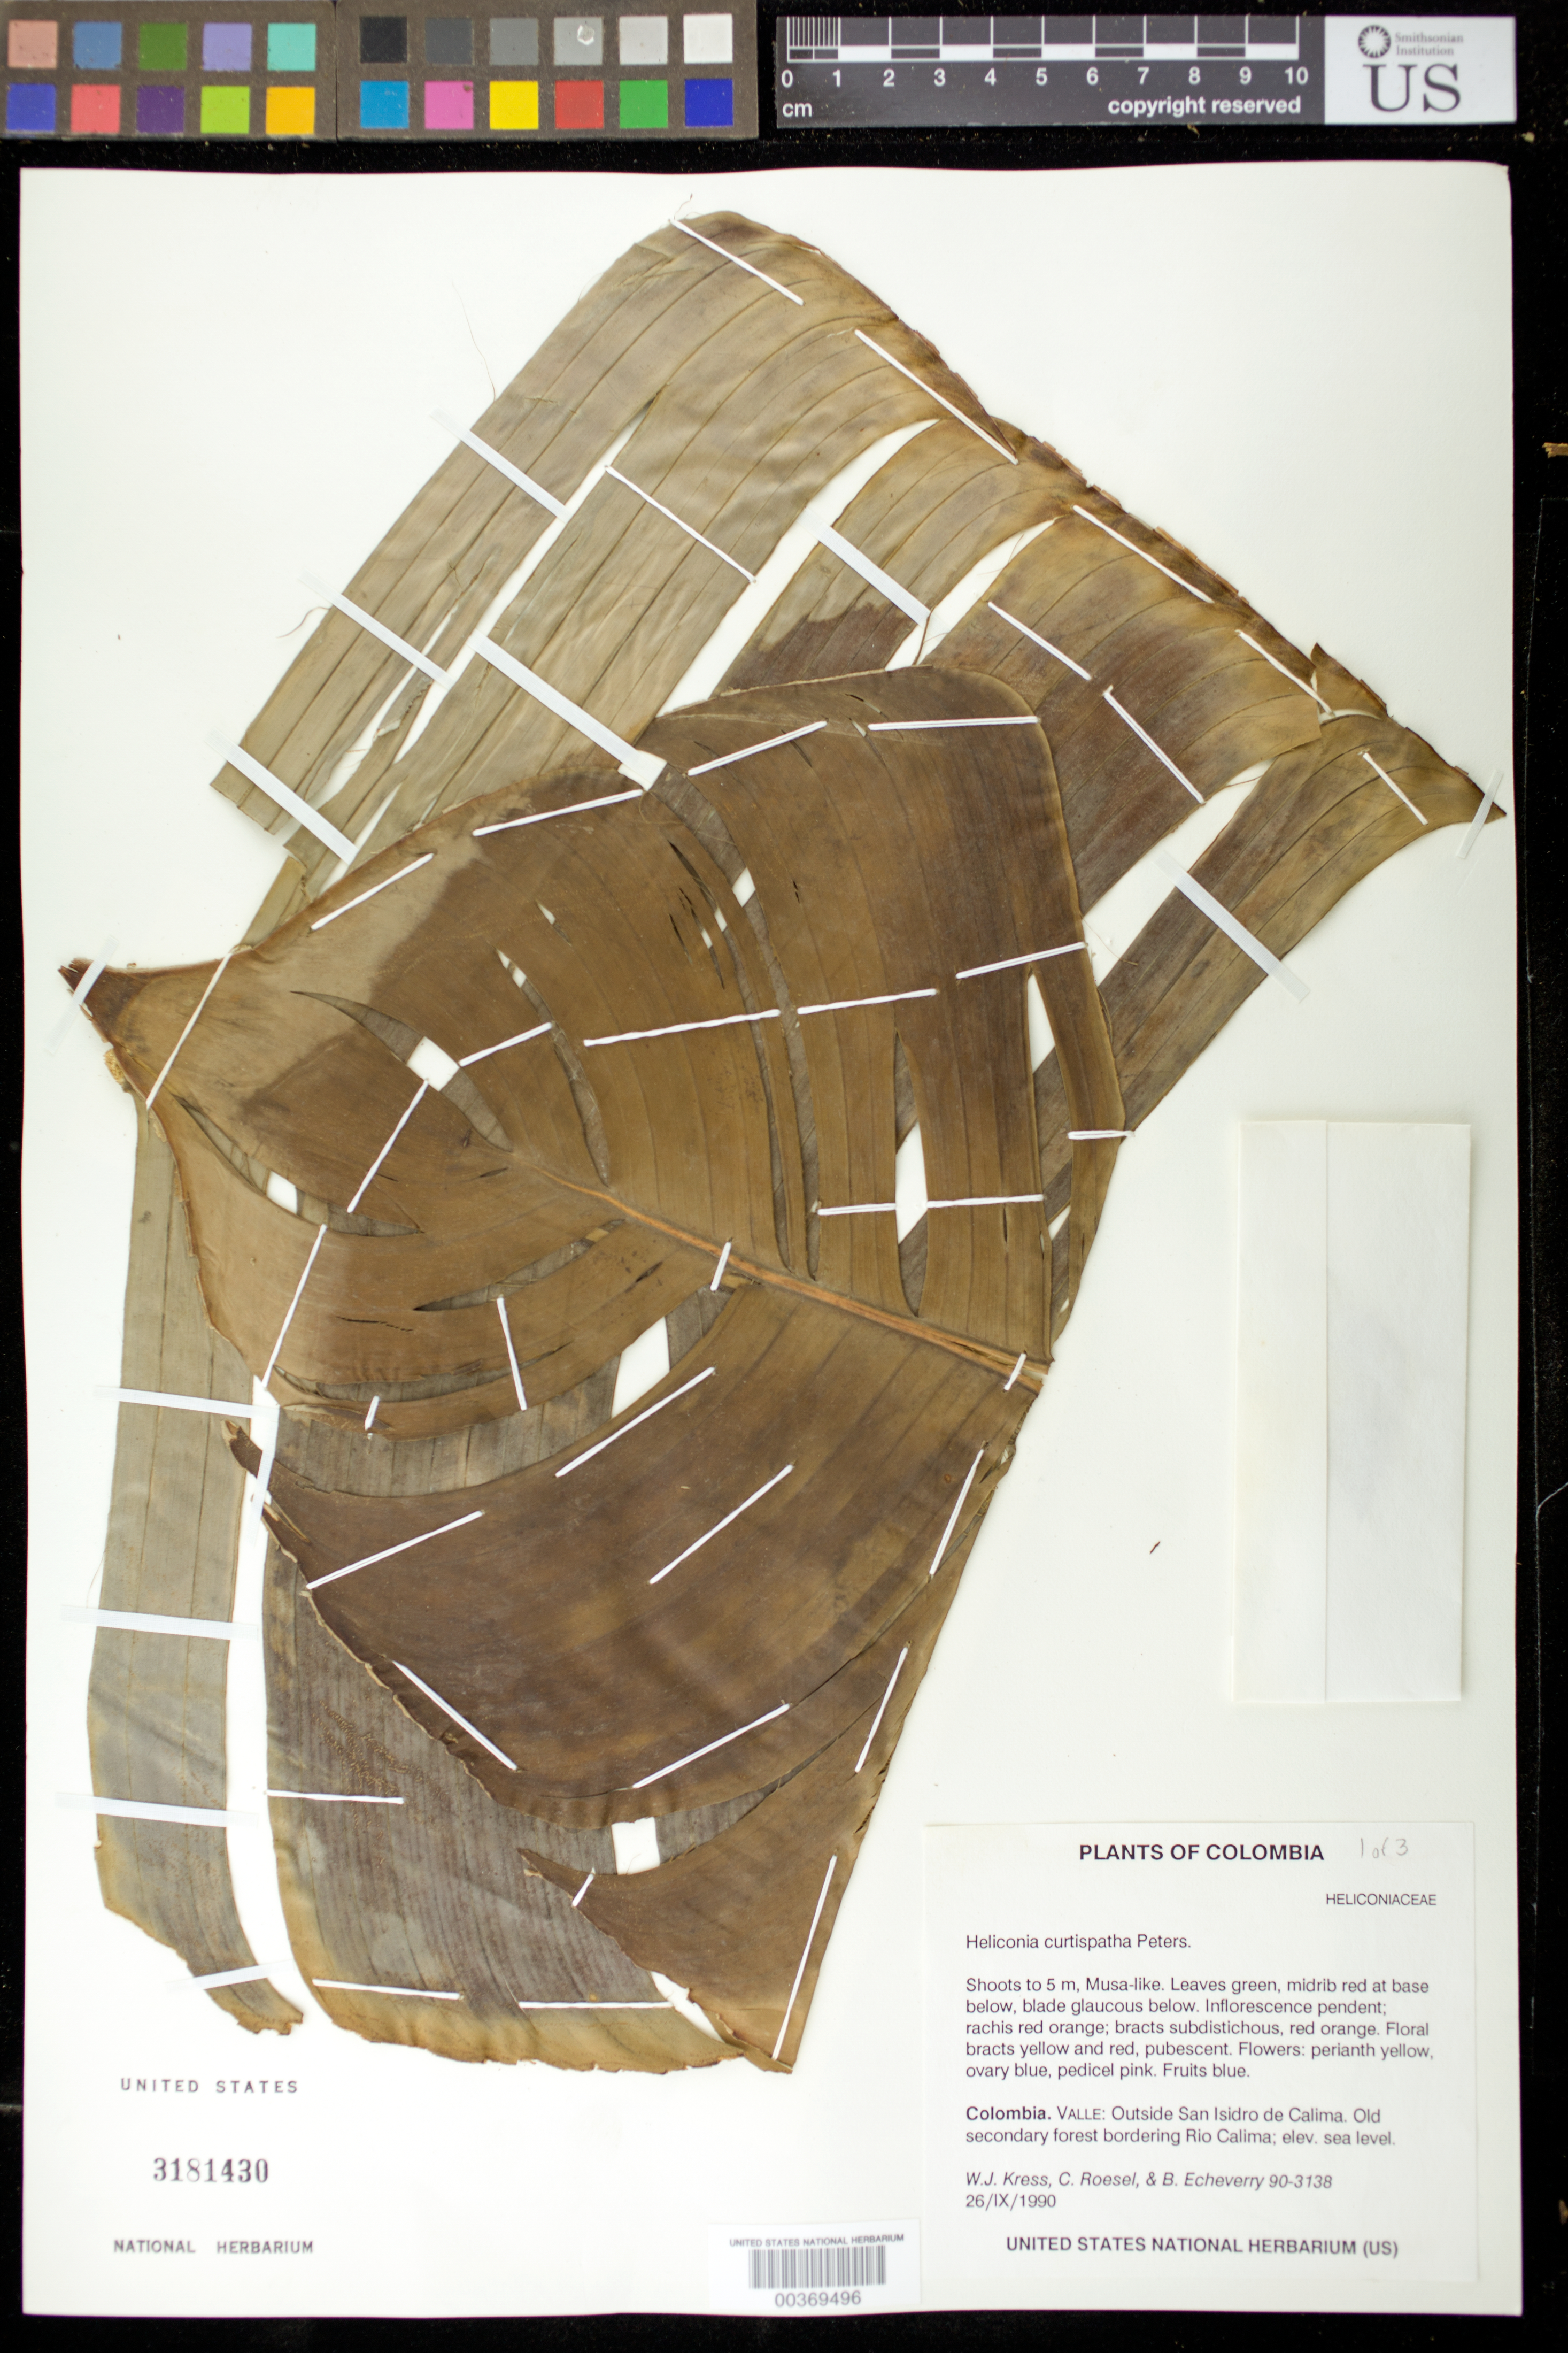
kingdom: Plantae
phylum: Tracheophyta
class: Liliopsida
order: Zingiberales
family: Heliconiaceae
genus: Heliconia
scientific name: Heliconia curtispatha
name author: Petersen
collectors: W. J. Kress, C. S. Roesel & B. Echeverry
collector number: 90-3138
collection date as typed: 26 Sep 1990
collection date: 1990-09-26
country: Colombia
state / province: Valle del Cauca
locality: Valle: outside San Isidro de Calima, sea level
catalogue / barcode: US 3181430